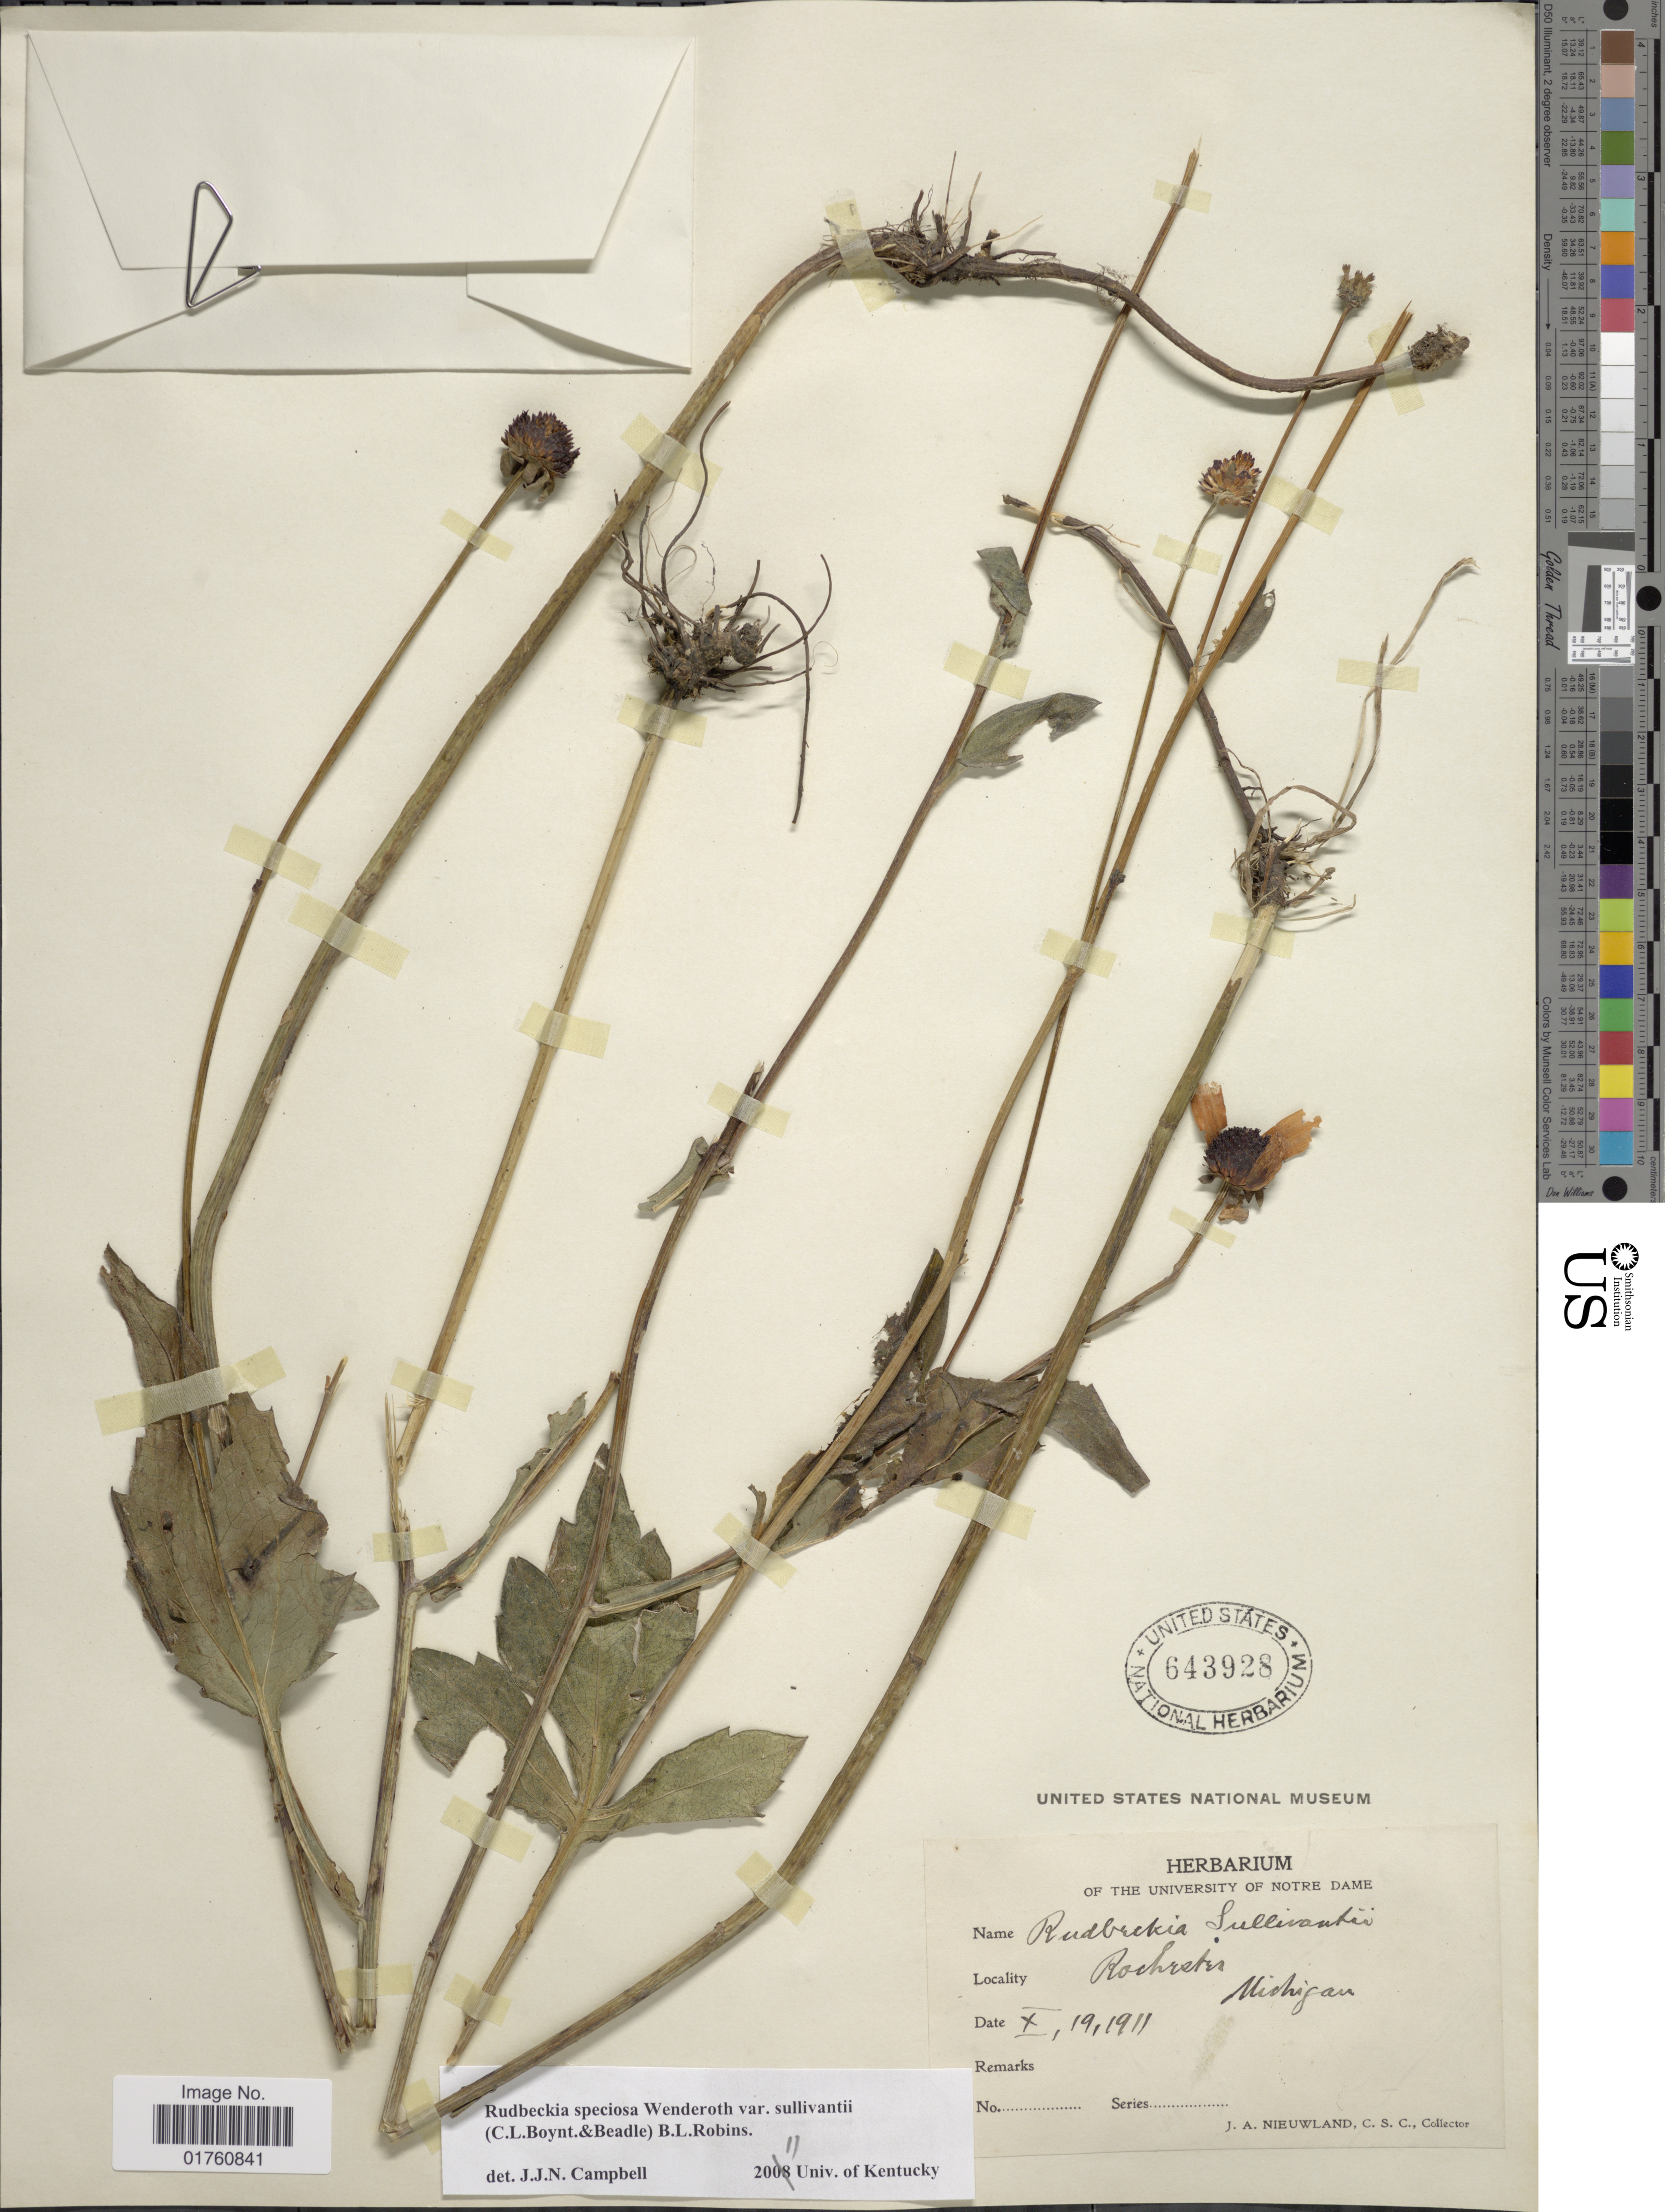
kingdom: Plantae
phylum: Tracheophyta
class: Magnoliopsida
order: Asterales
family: Asteraceae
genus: Rudbeckia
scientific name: Rudbeckia fulgida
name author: Aiton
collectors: J. A. Nieuwland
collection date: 1911-10-19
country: United States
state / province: Michigan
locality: Rochester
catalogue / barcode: US 643928